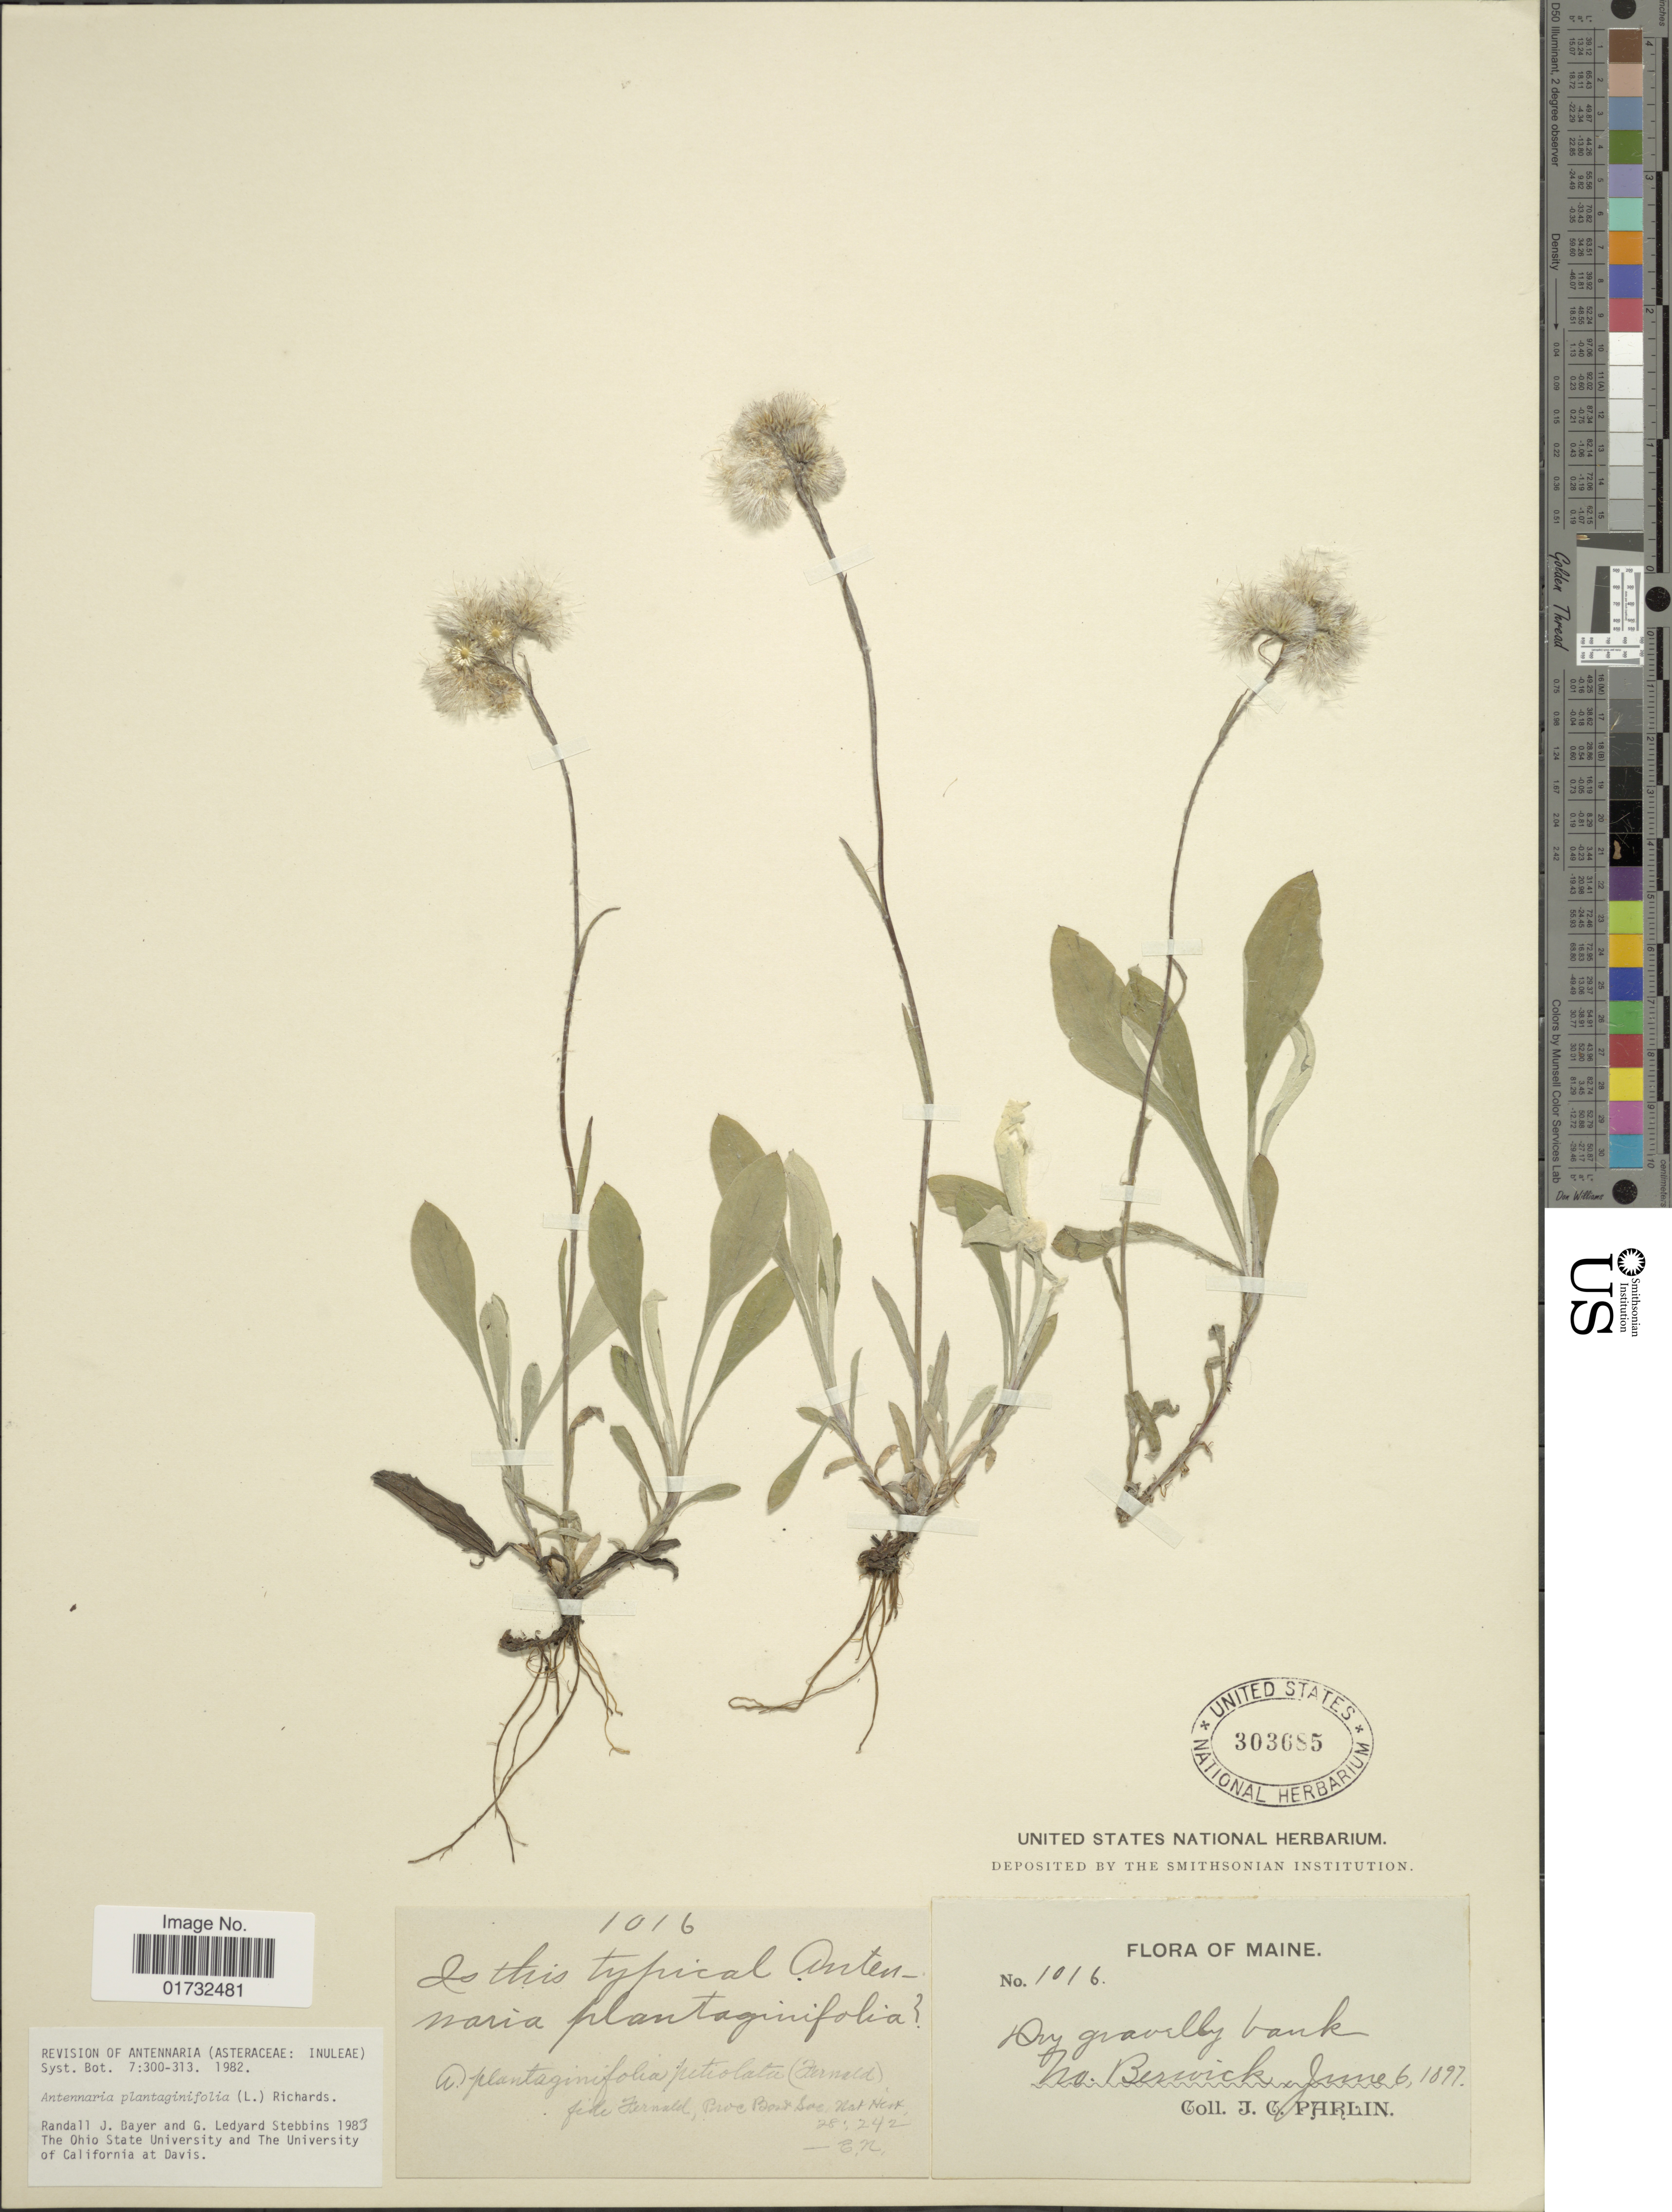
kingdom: Plantae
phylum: Tracheophyta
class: Magnoliopsida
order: Asterales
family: Asteraceae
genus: Antennaria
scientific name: Antennaria plantaginifolia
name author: (L.) Richardson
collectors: J. Parlin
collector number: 1016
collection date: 1897-06-06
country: United States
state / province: Maine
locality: No. Berwick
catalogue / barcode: US 303685